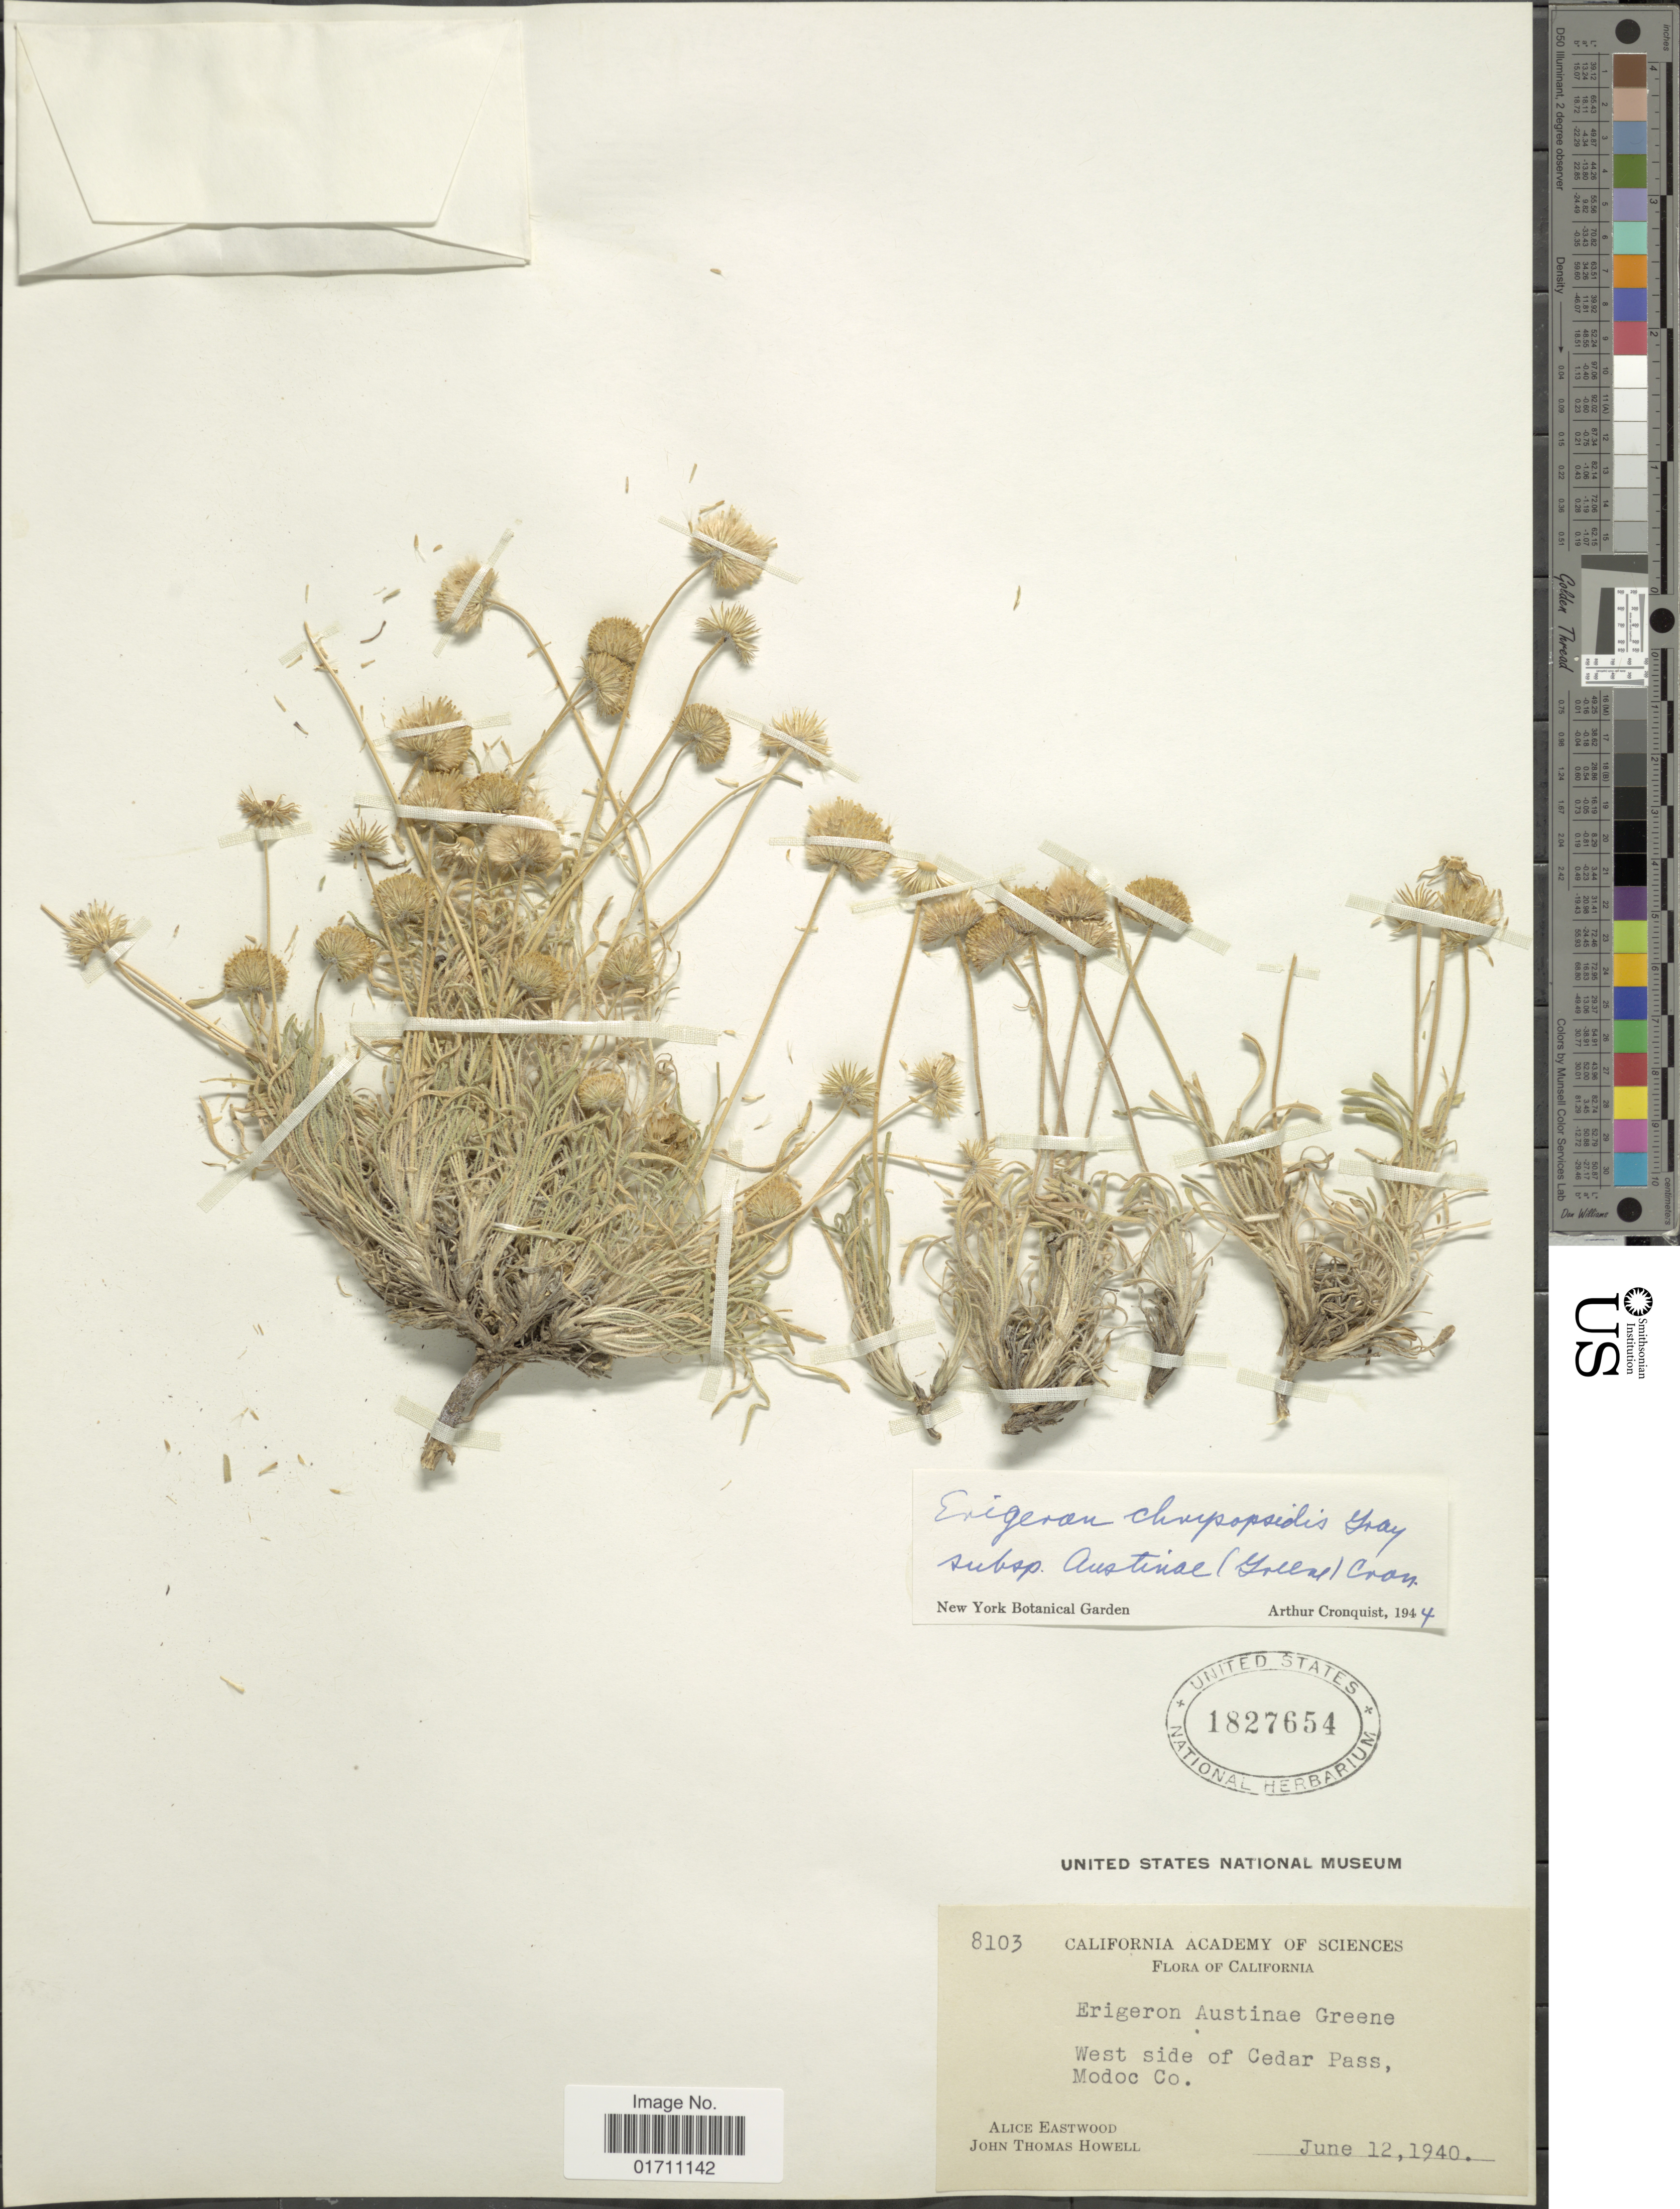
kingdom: Plantae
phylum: Tracheophyta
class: Magnoliopsida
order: Asterales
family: Asteraceae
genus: Erigeron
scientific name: Erigeron chrysopsidis var. austinae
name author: (Greene) G.L. Nesom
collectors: A. Eastwood & J. T. Howell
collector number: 8103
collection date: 1940-06-12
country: United States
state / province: California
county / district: Modoc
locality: West side of Cedar Pass, Modoc Co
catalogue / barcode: US 1827654